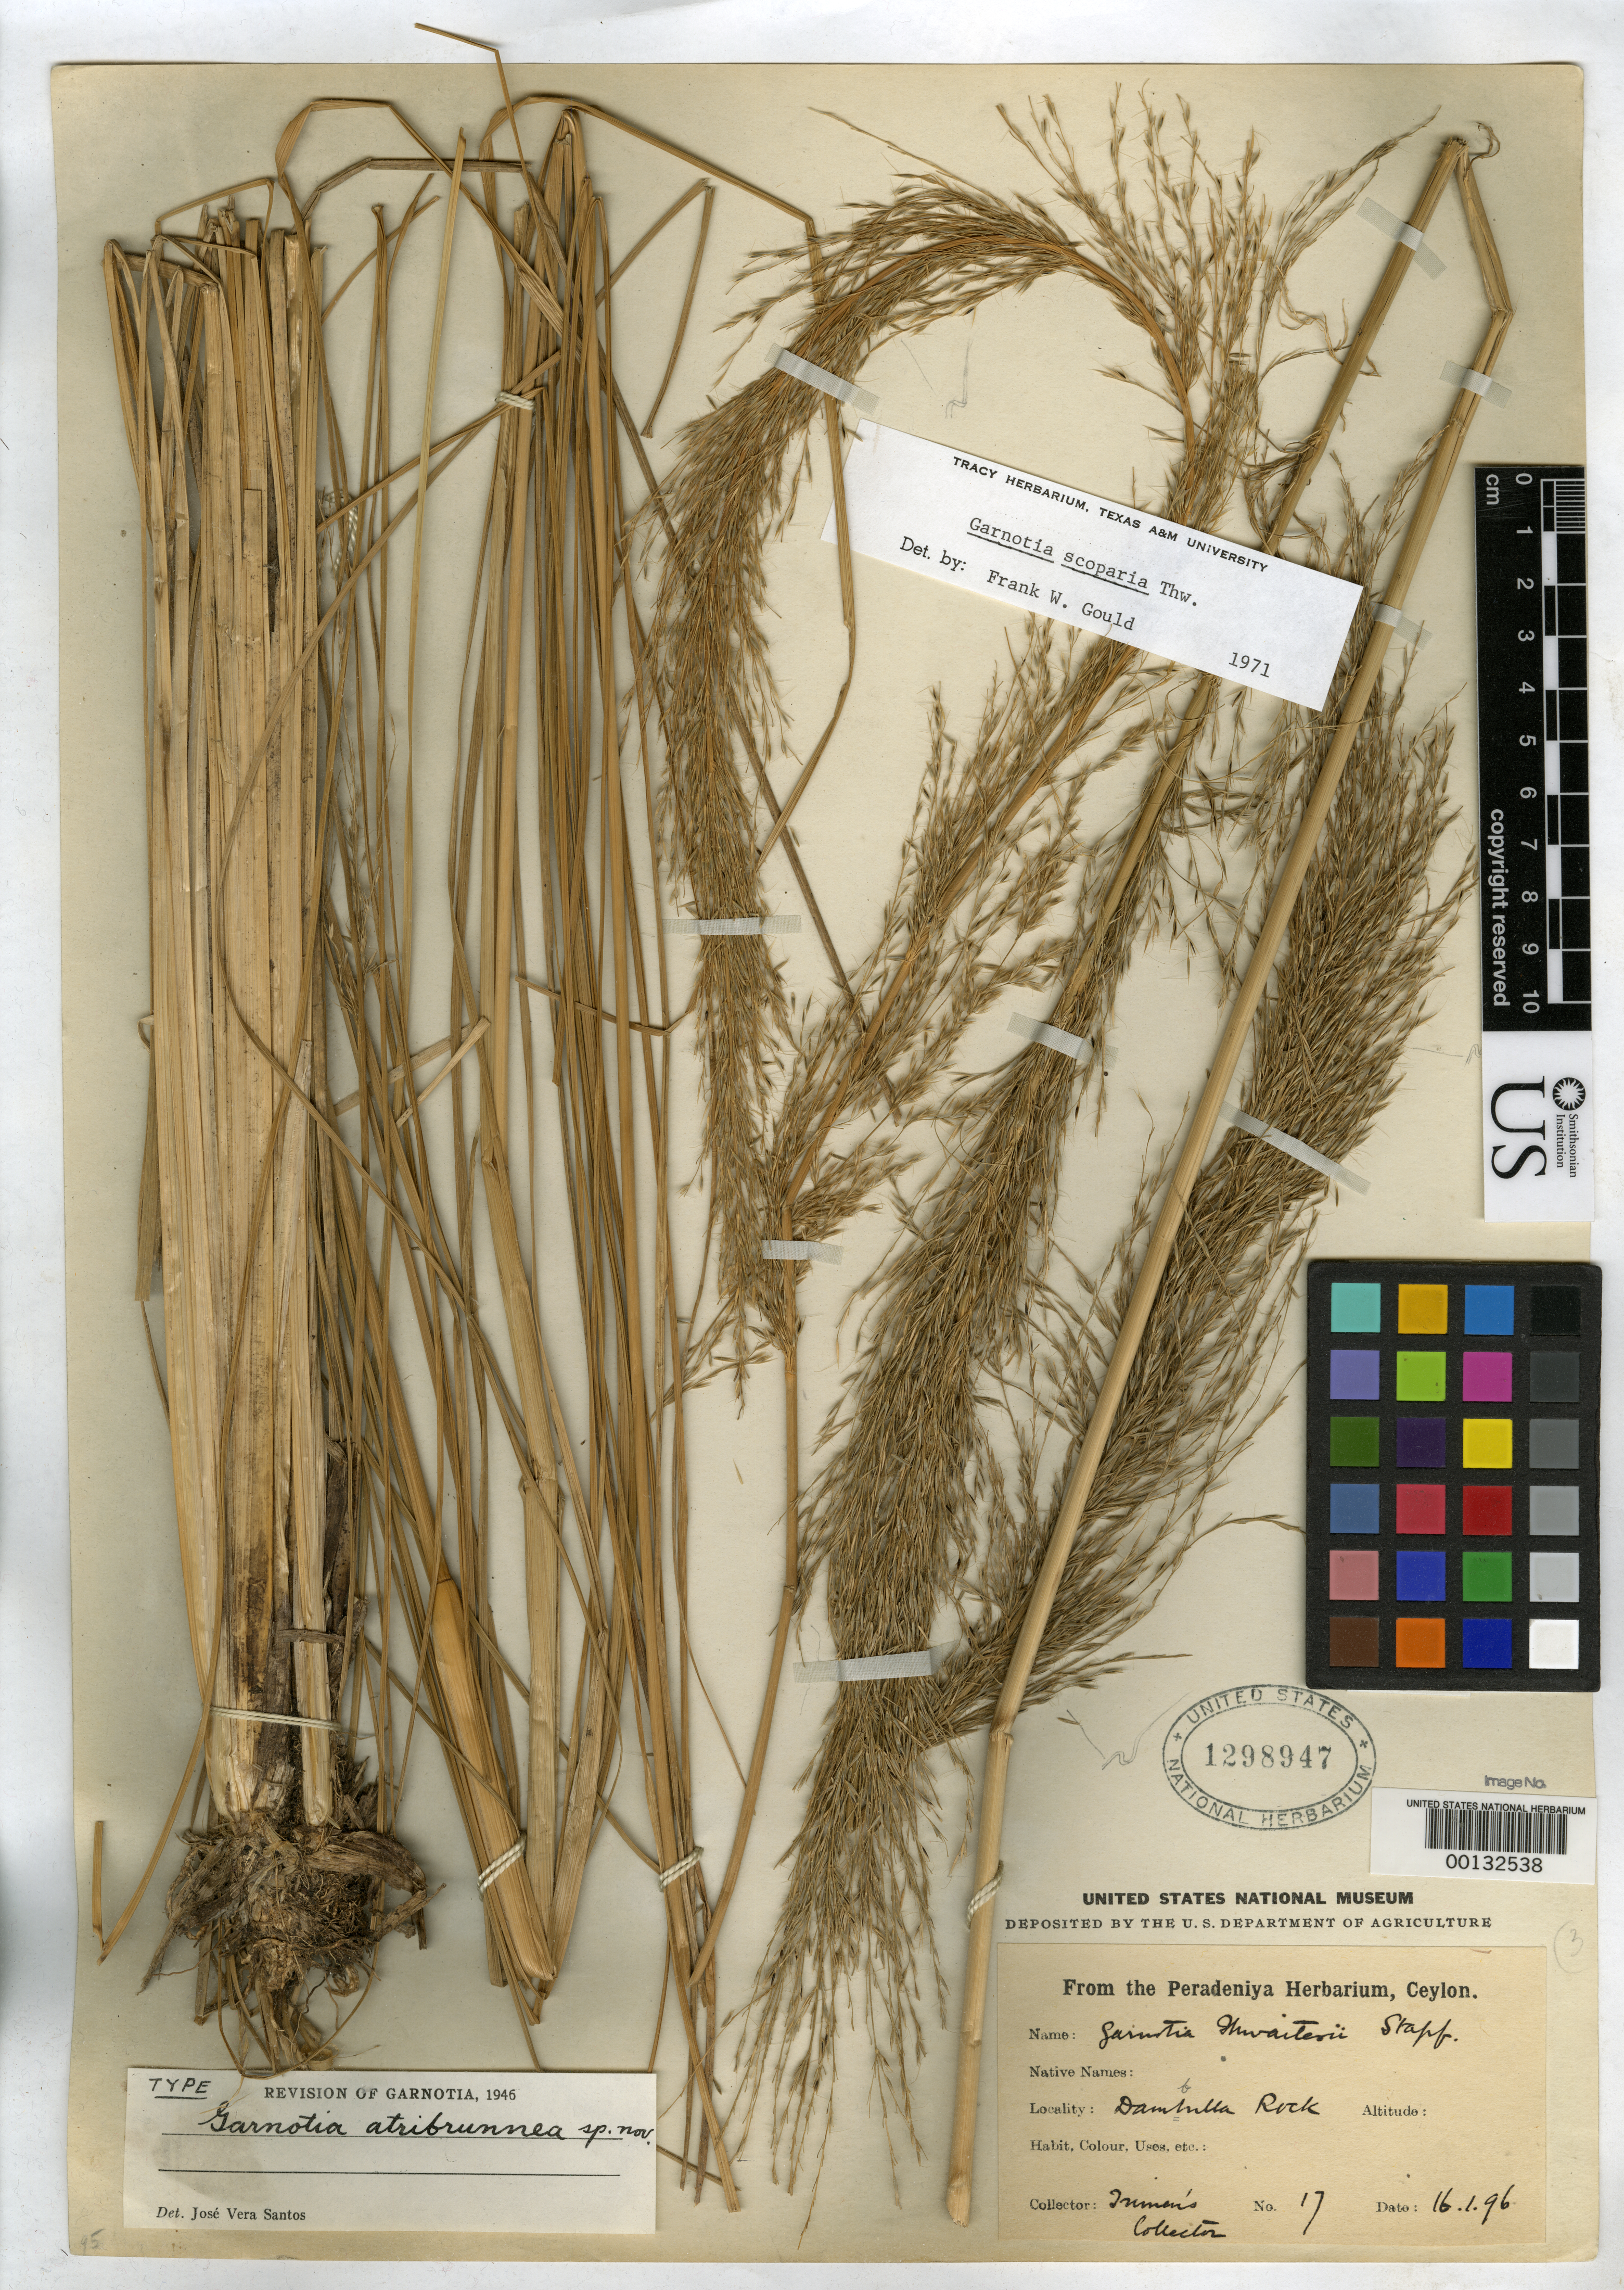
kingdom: Plantae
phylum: Tracheophyta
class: Liliopsida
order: Poales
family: Poaceae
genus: Garnotia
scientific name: Garnotia atribrunnea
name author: Santos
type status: Holotype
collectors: H. Trimen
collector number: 17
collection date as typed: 16 Jan 1896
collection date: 1896-01-16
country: Sri Lanka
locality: Dambulla Rock.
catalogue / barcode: US 1298947